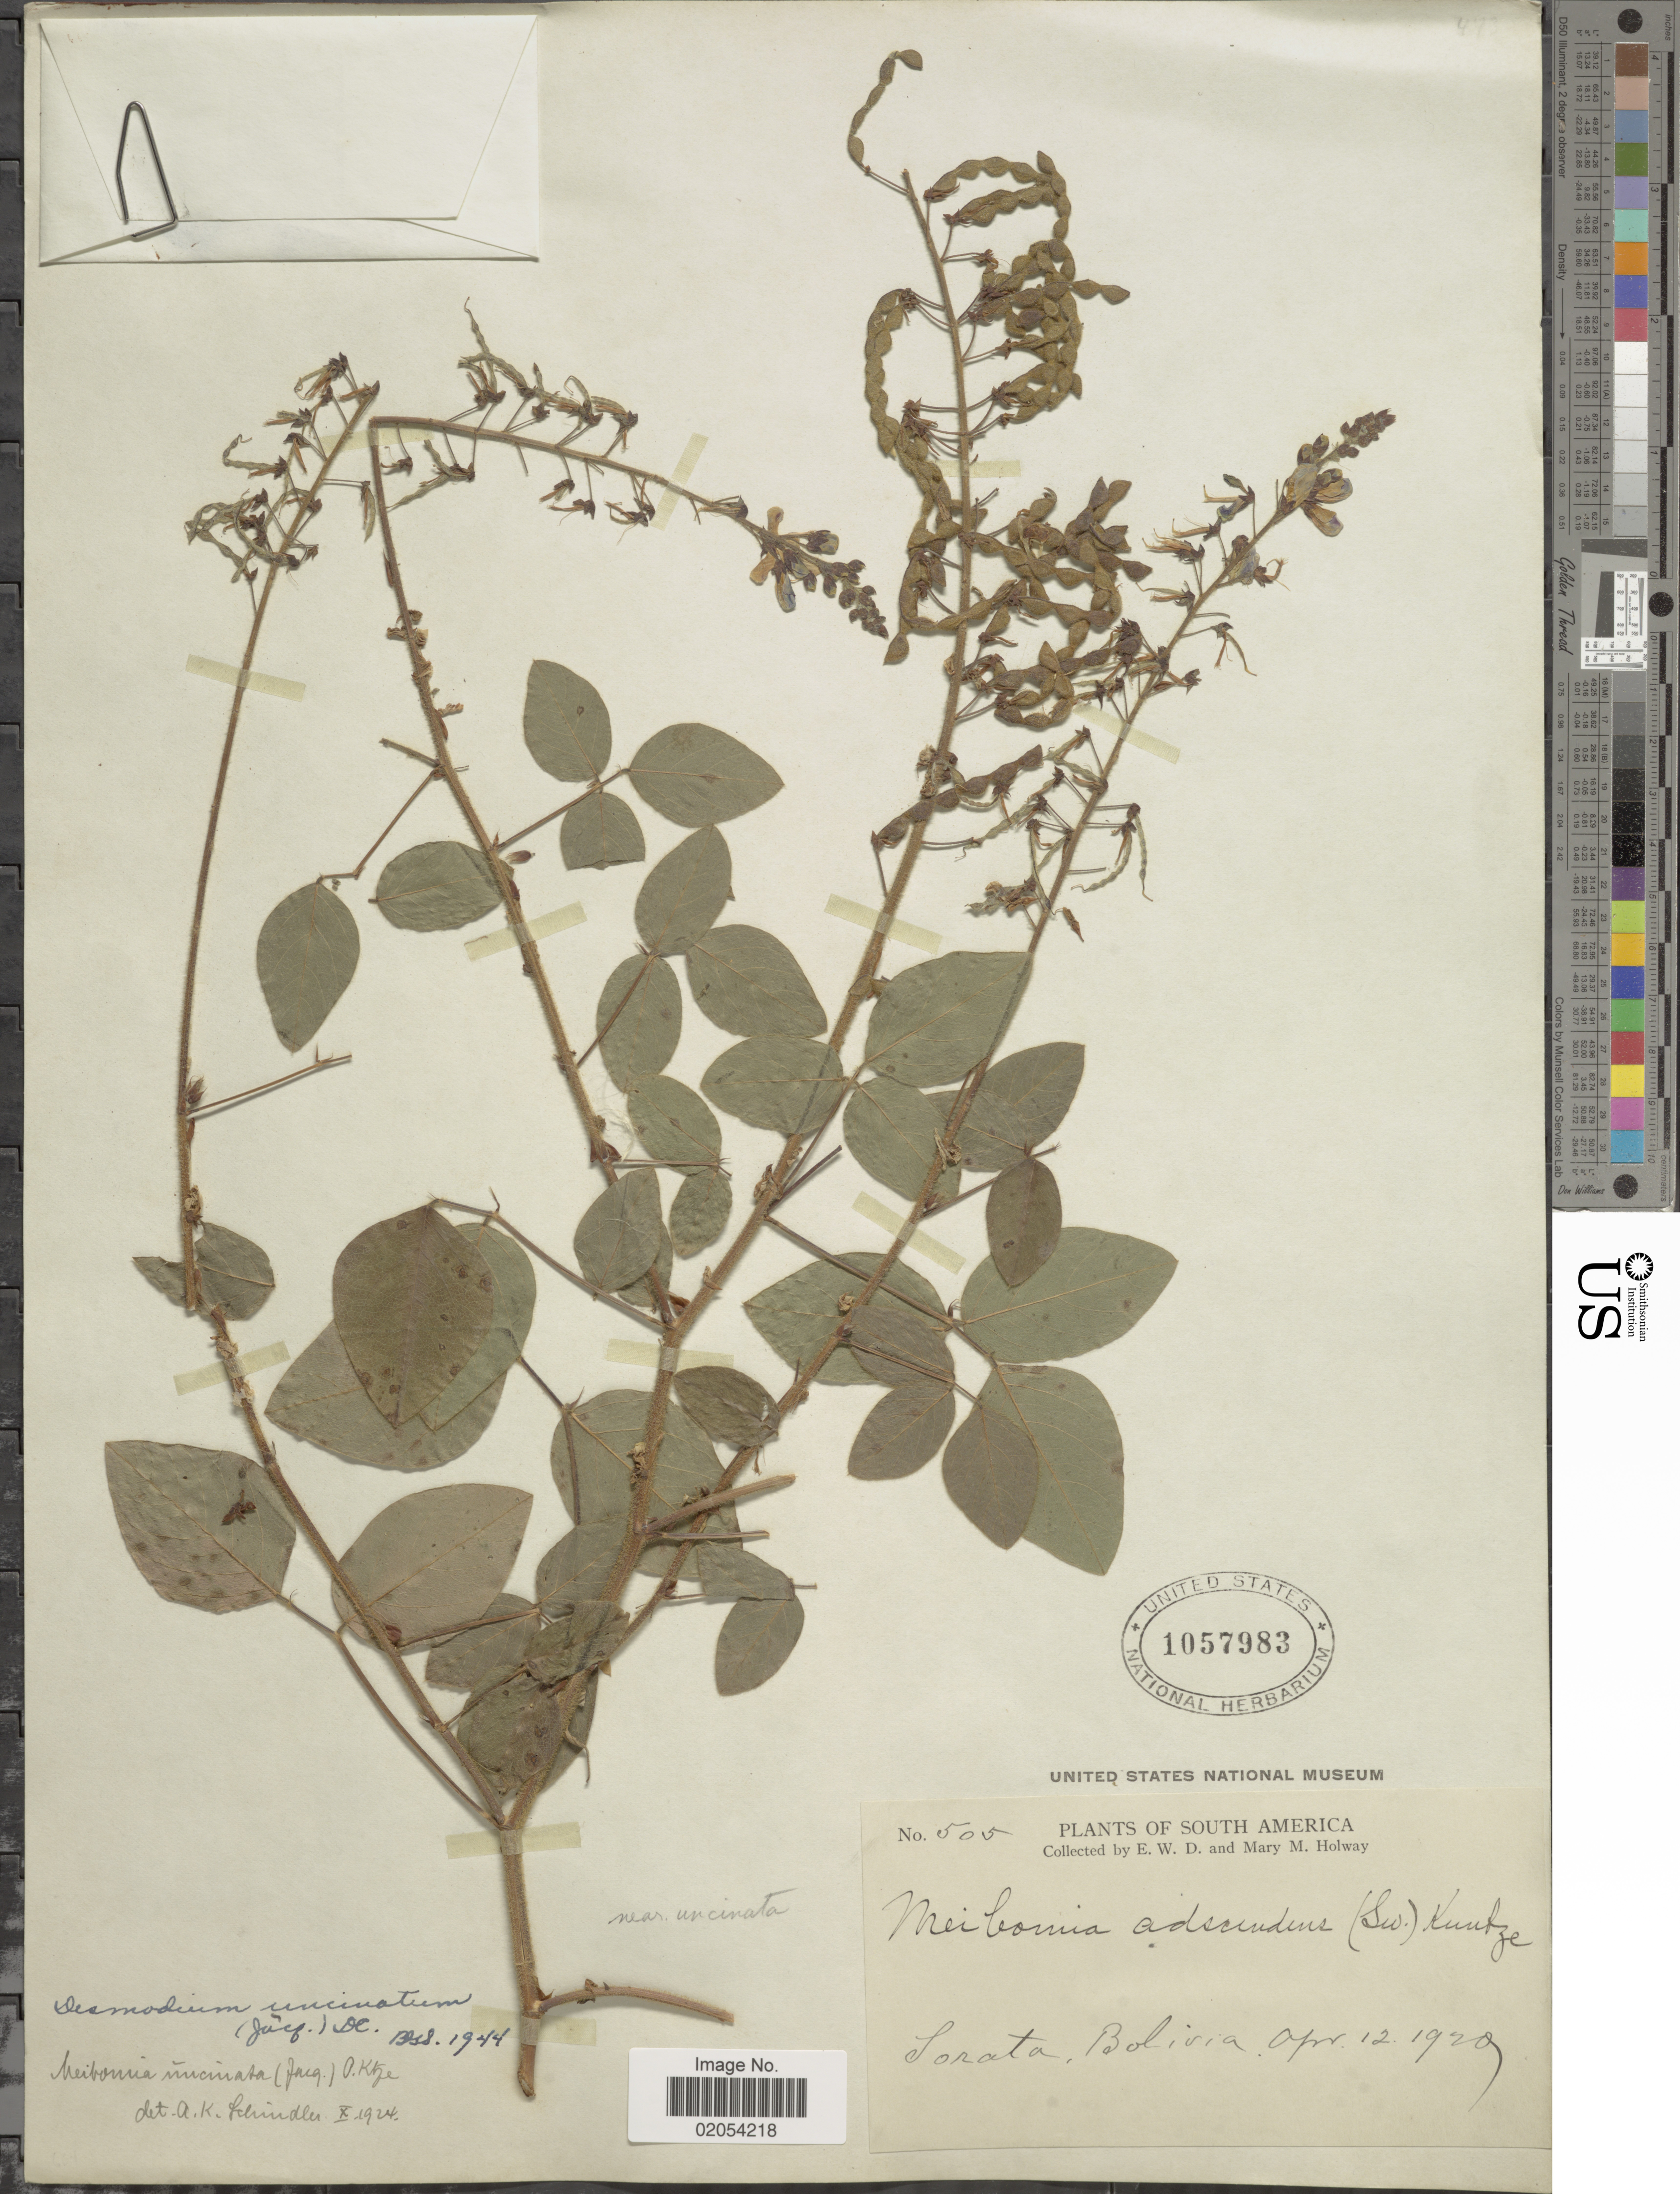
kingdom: Plantae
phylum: Tracheophyta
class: Magnoliopsida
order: Fabales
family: Fabaceae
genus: Desmodium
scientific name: Desmodium uncinatum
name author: (Jacq.) DC.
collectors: E. W. D. Holway & M. M. Holway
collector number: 505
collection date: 1929-04-12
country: Bolivia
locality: Sorata, Bolivia.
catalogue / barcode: US 1057983